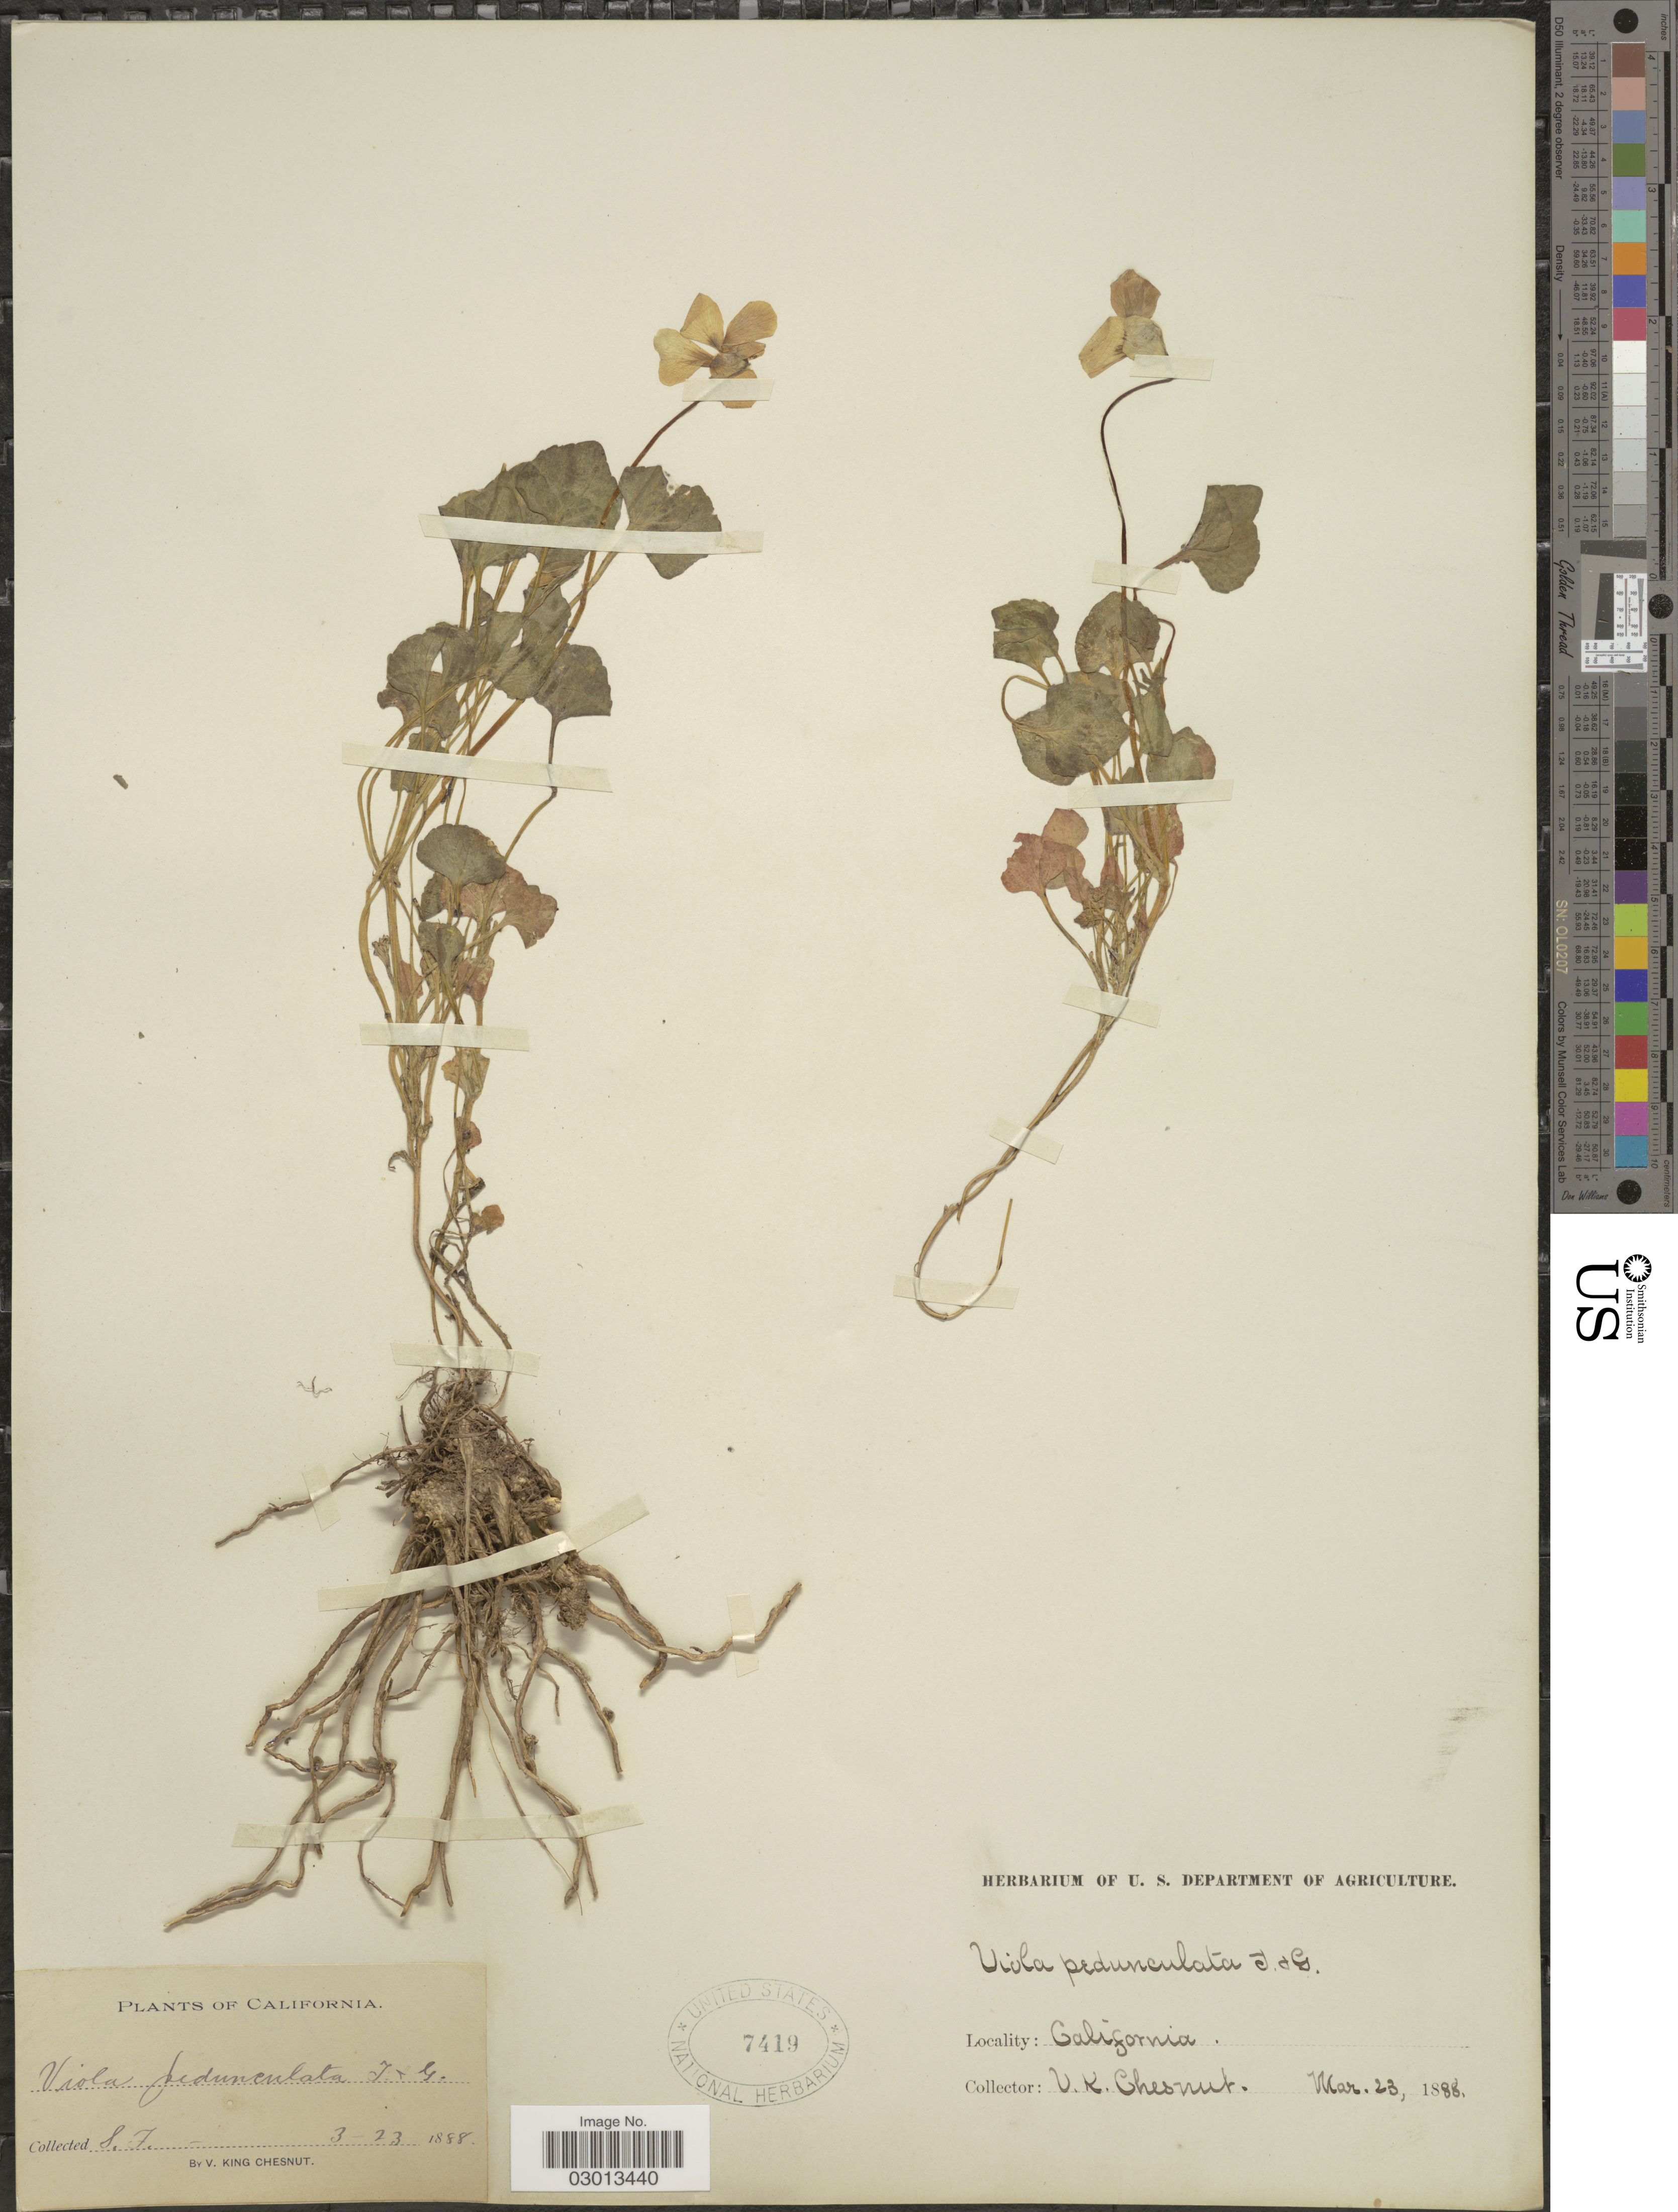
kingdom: Plantae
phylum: Tracheophyta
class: Magnoliopsida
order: Malpighiales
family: Violaceae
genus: Viola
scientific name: Viola pedunculata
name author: Torr. & A. Gray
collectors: V. K. Chestnut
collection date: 1888-03-23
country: United States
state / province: California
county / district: San Francisco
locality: S.F.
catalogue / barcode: US 7419